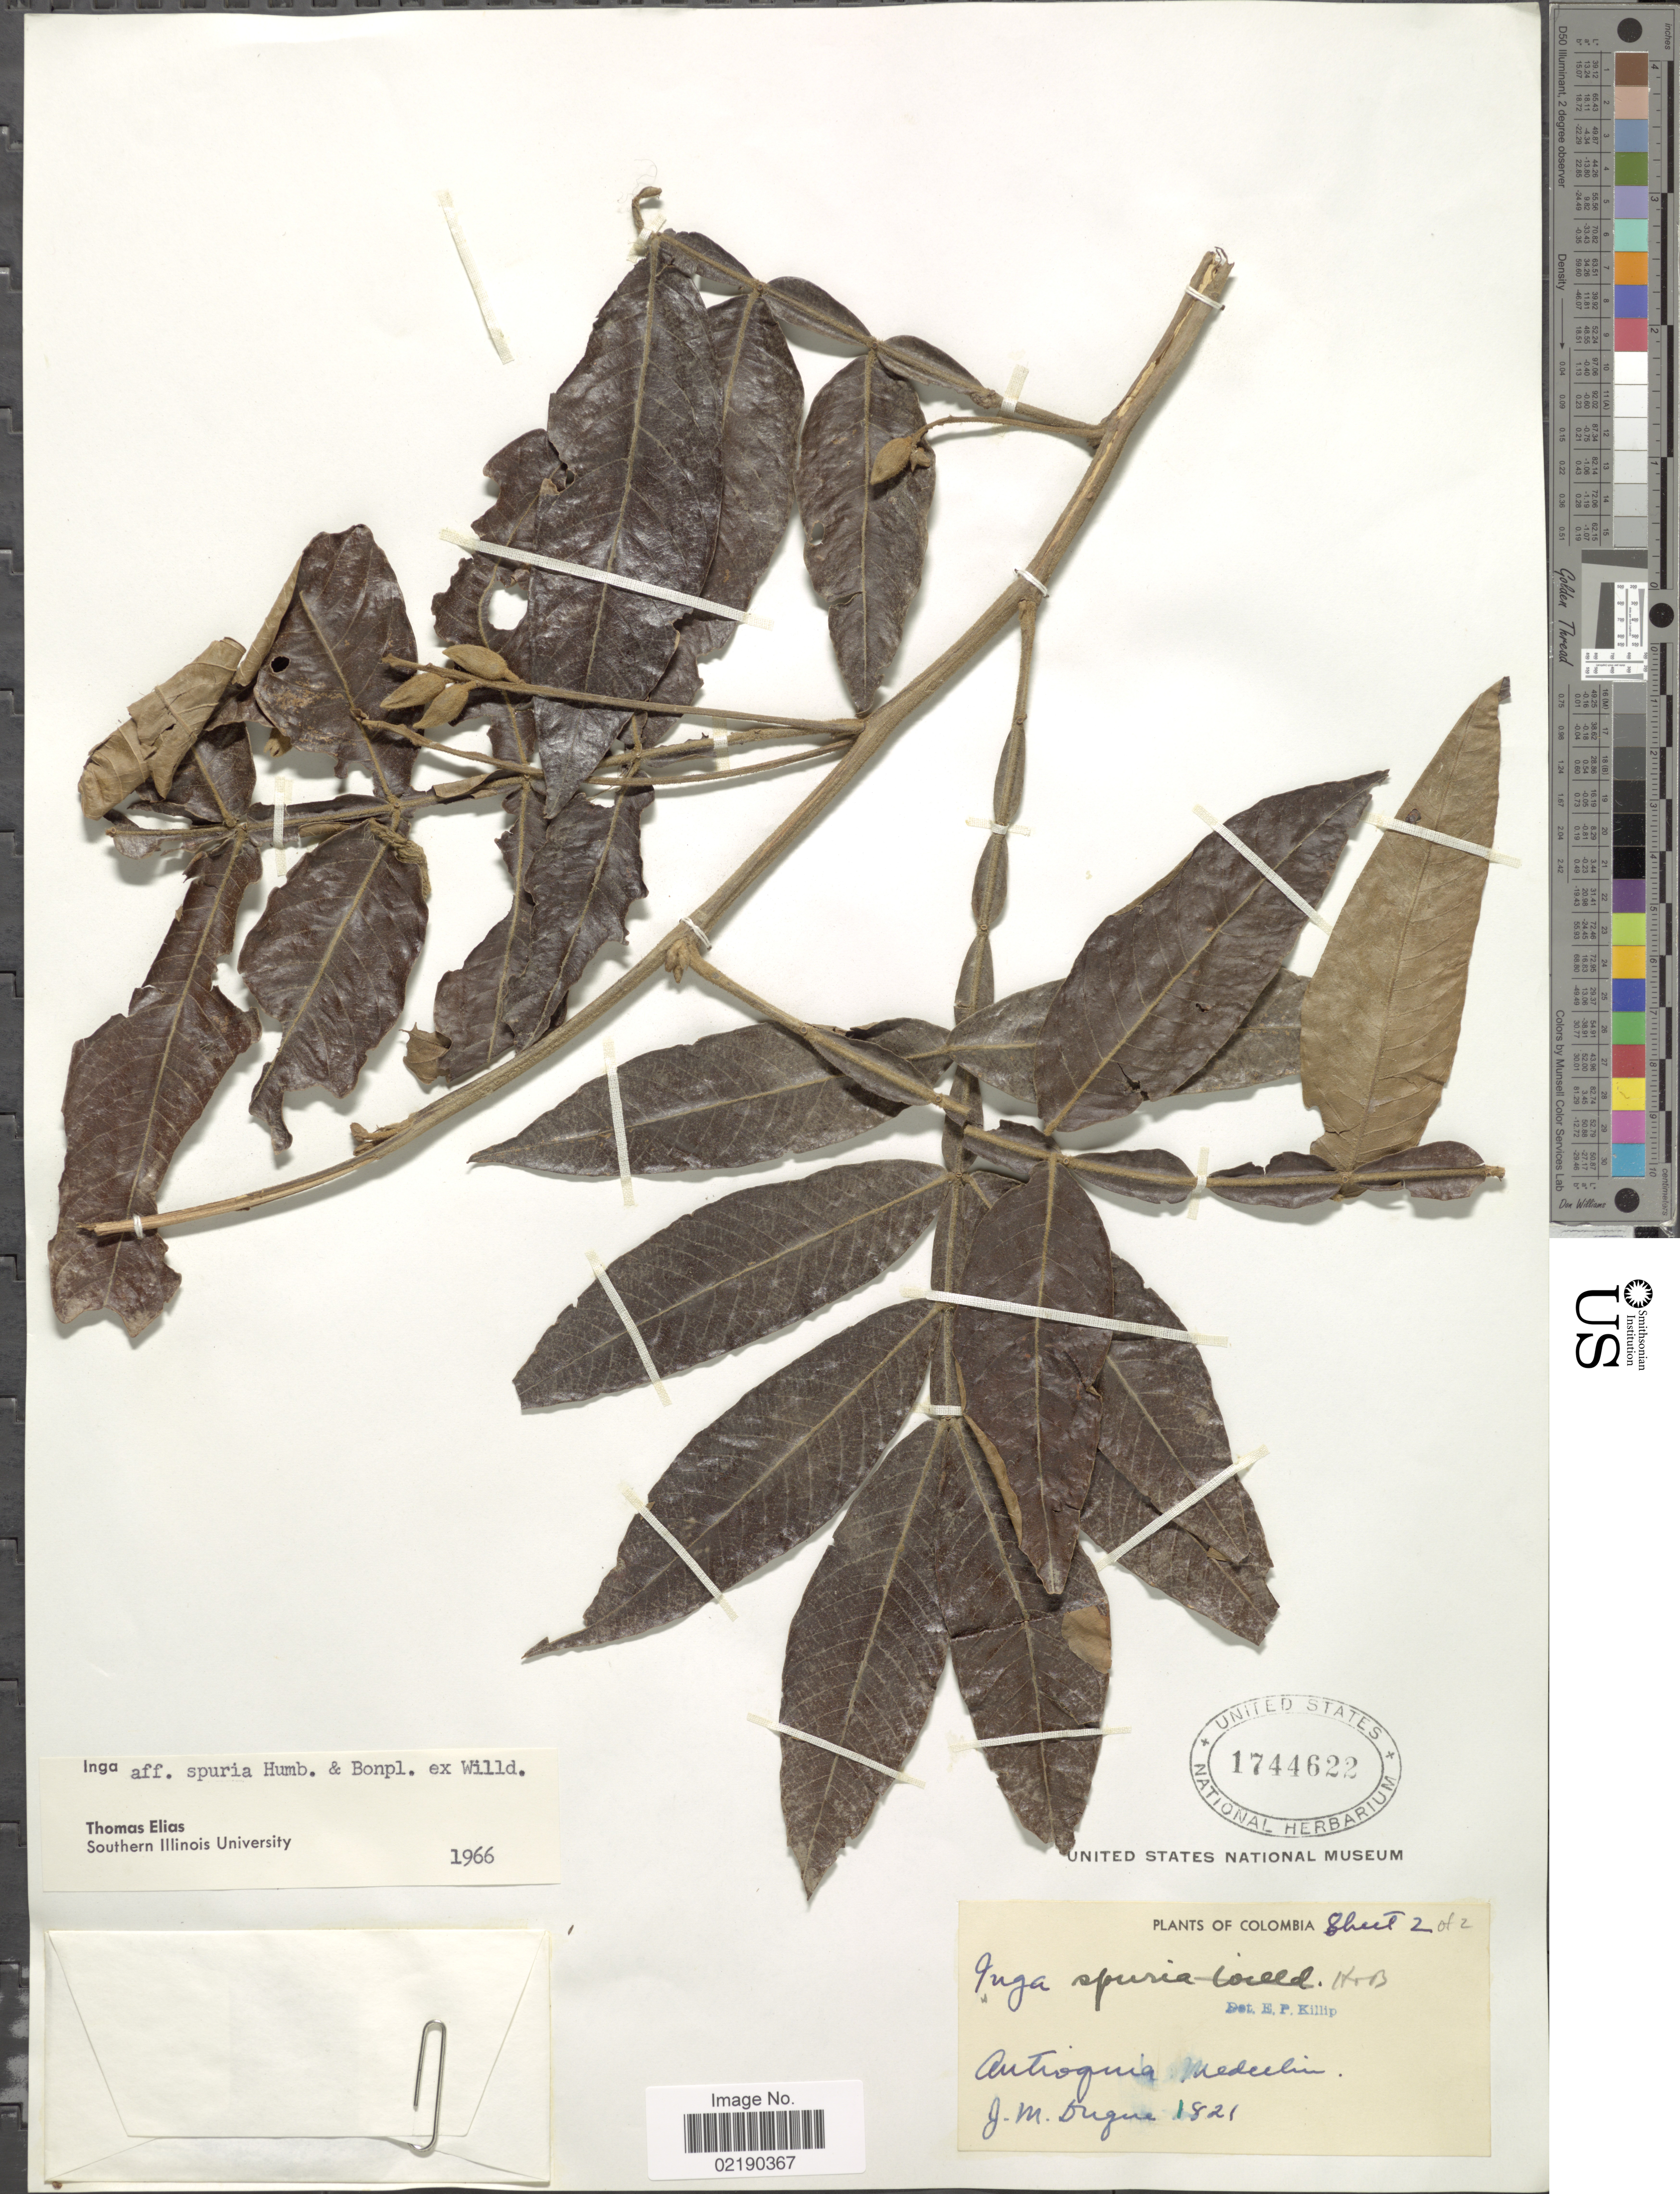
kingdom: Plantae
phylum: Tracheophyta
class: Magnoliopsida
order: Fabales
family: Fabaceae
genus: Inga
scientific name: Inga vera subsp. vera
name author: Willd.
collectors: J. Duque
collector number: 1821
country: Colombia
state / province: Antioquia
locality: Medellin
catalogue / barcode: US 1744622